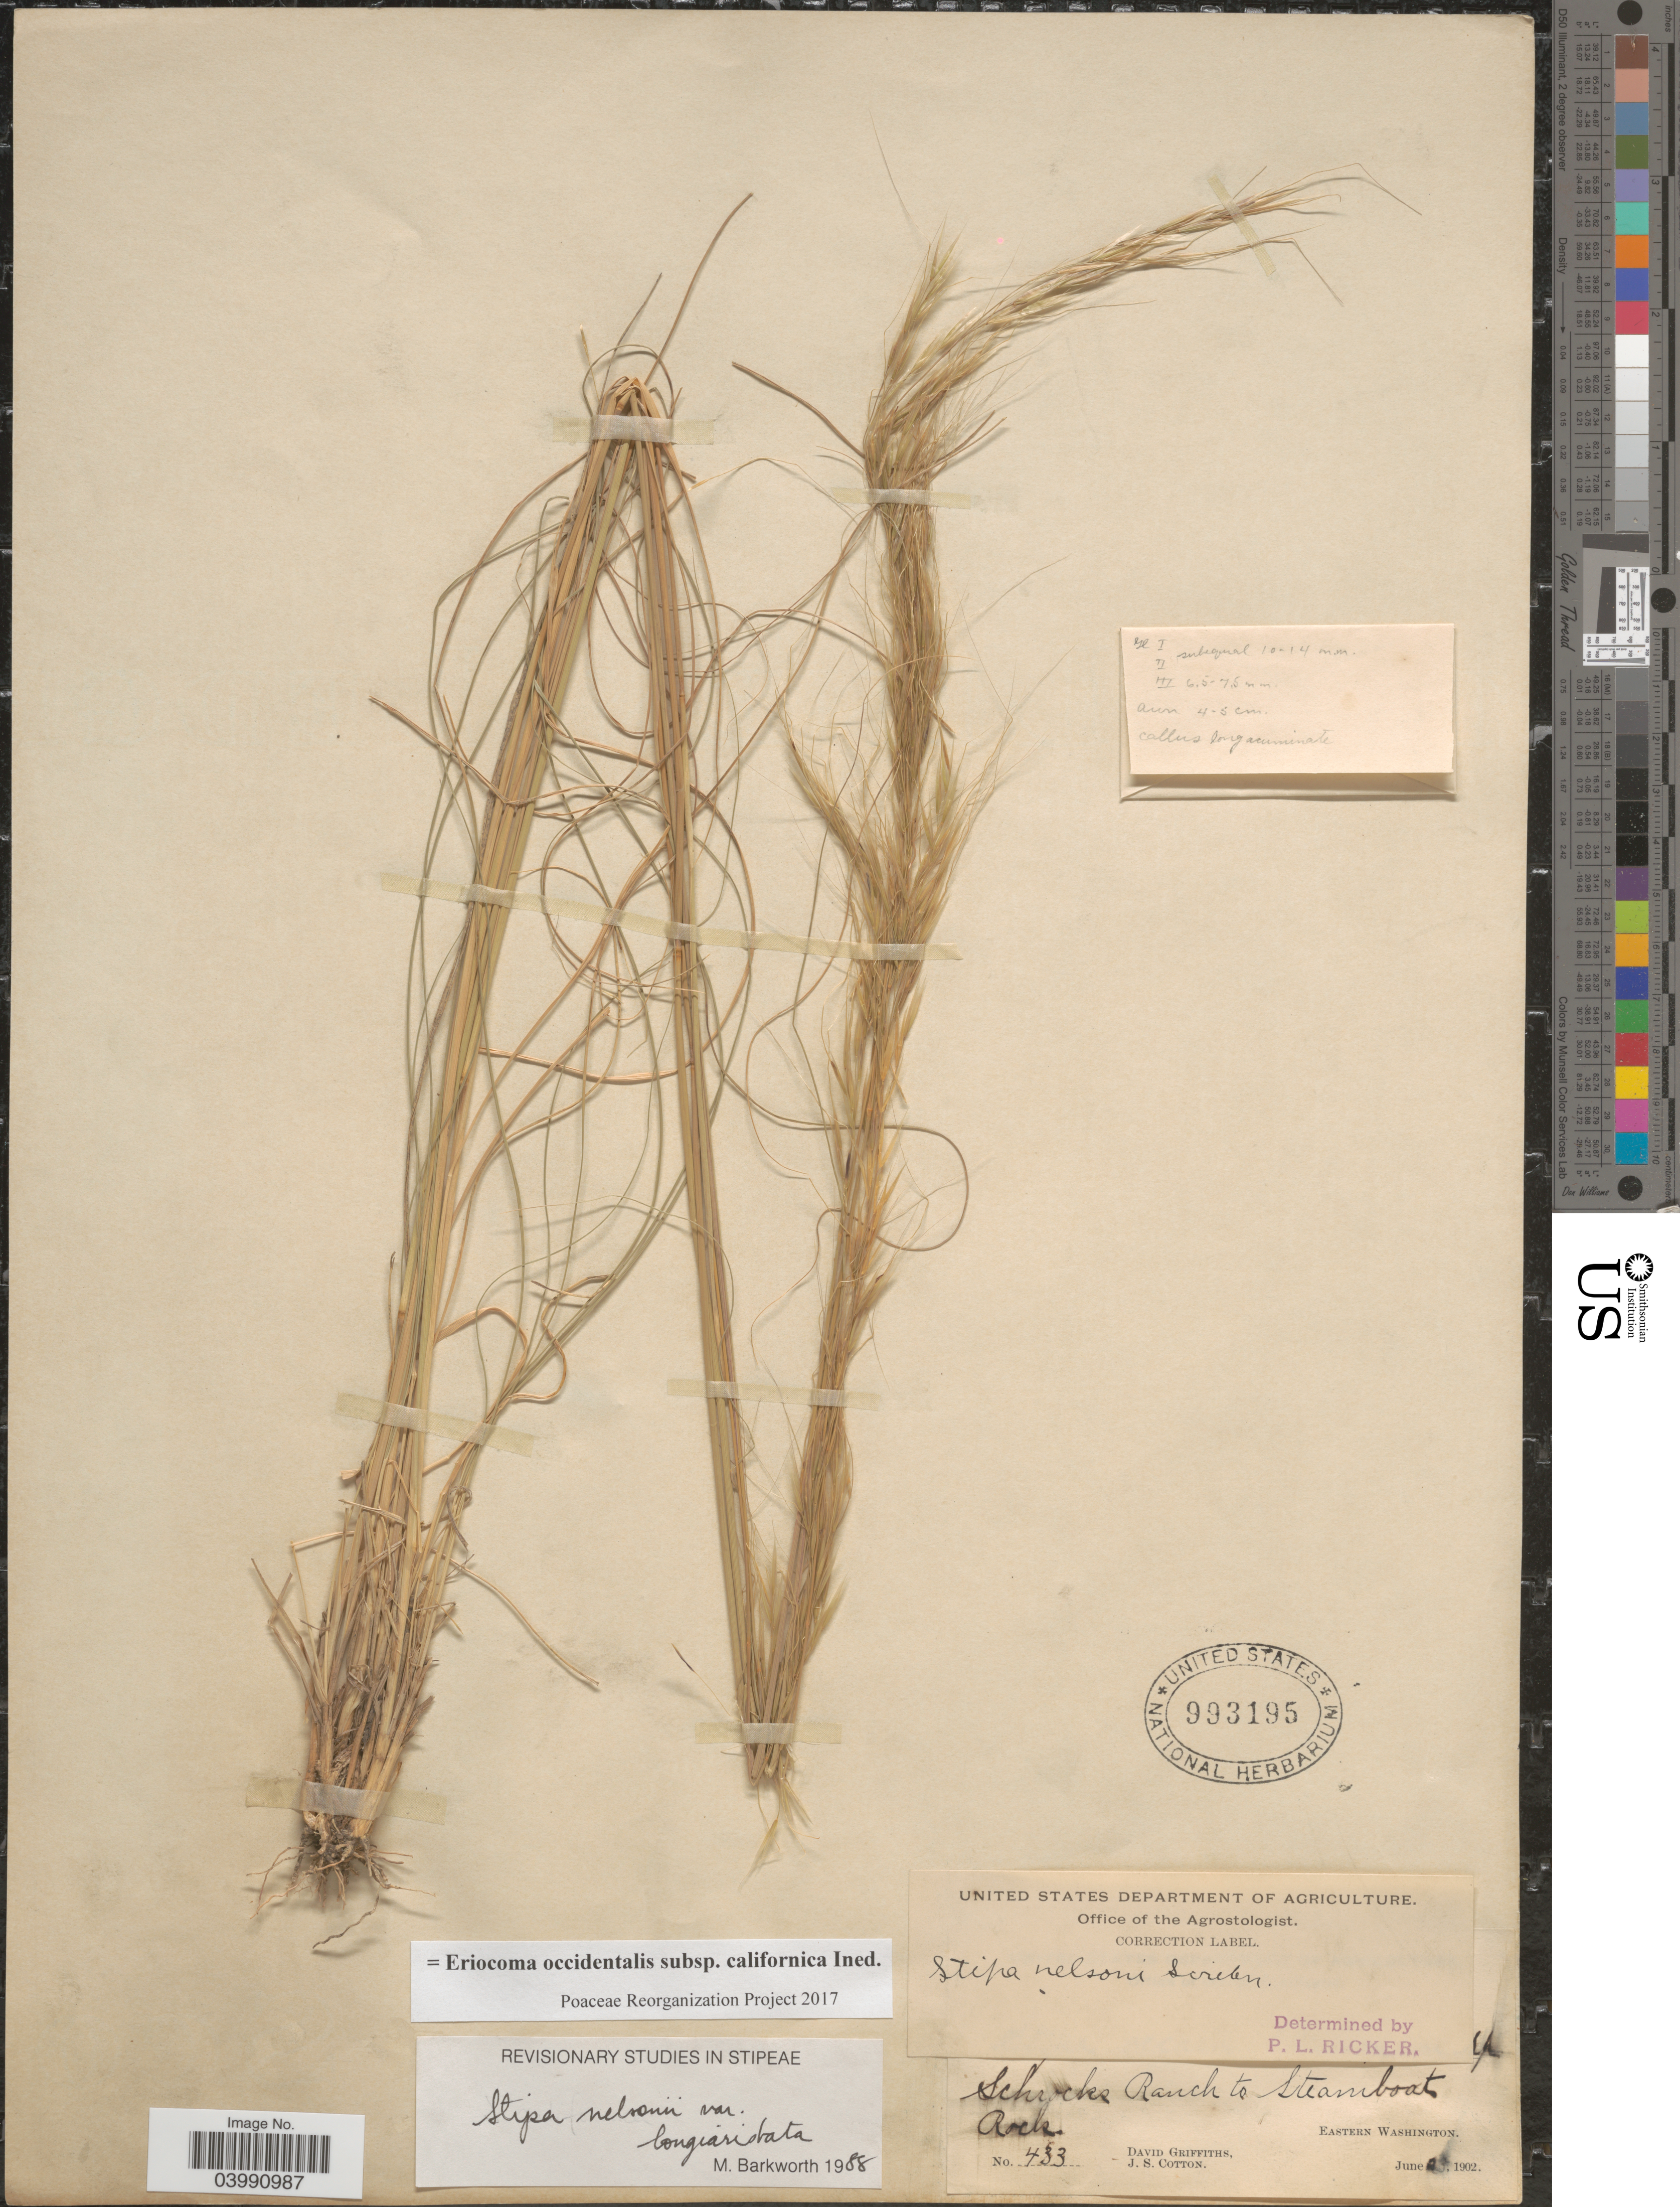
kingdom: Plantae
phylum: Tracheophyta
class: Liliopsida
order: Poales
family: Poaceae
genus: Eriocoma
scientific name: Eriocoma occidentalis subsp. californica ined.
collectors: D. Griffiths & J. S. Cotton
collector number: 433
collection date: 1902-06-23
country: United States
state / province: Washington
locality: Schrocks Ranch to Steamboat Rocks. Eastern Washington.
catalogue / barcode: US 993195